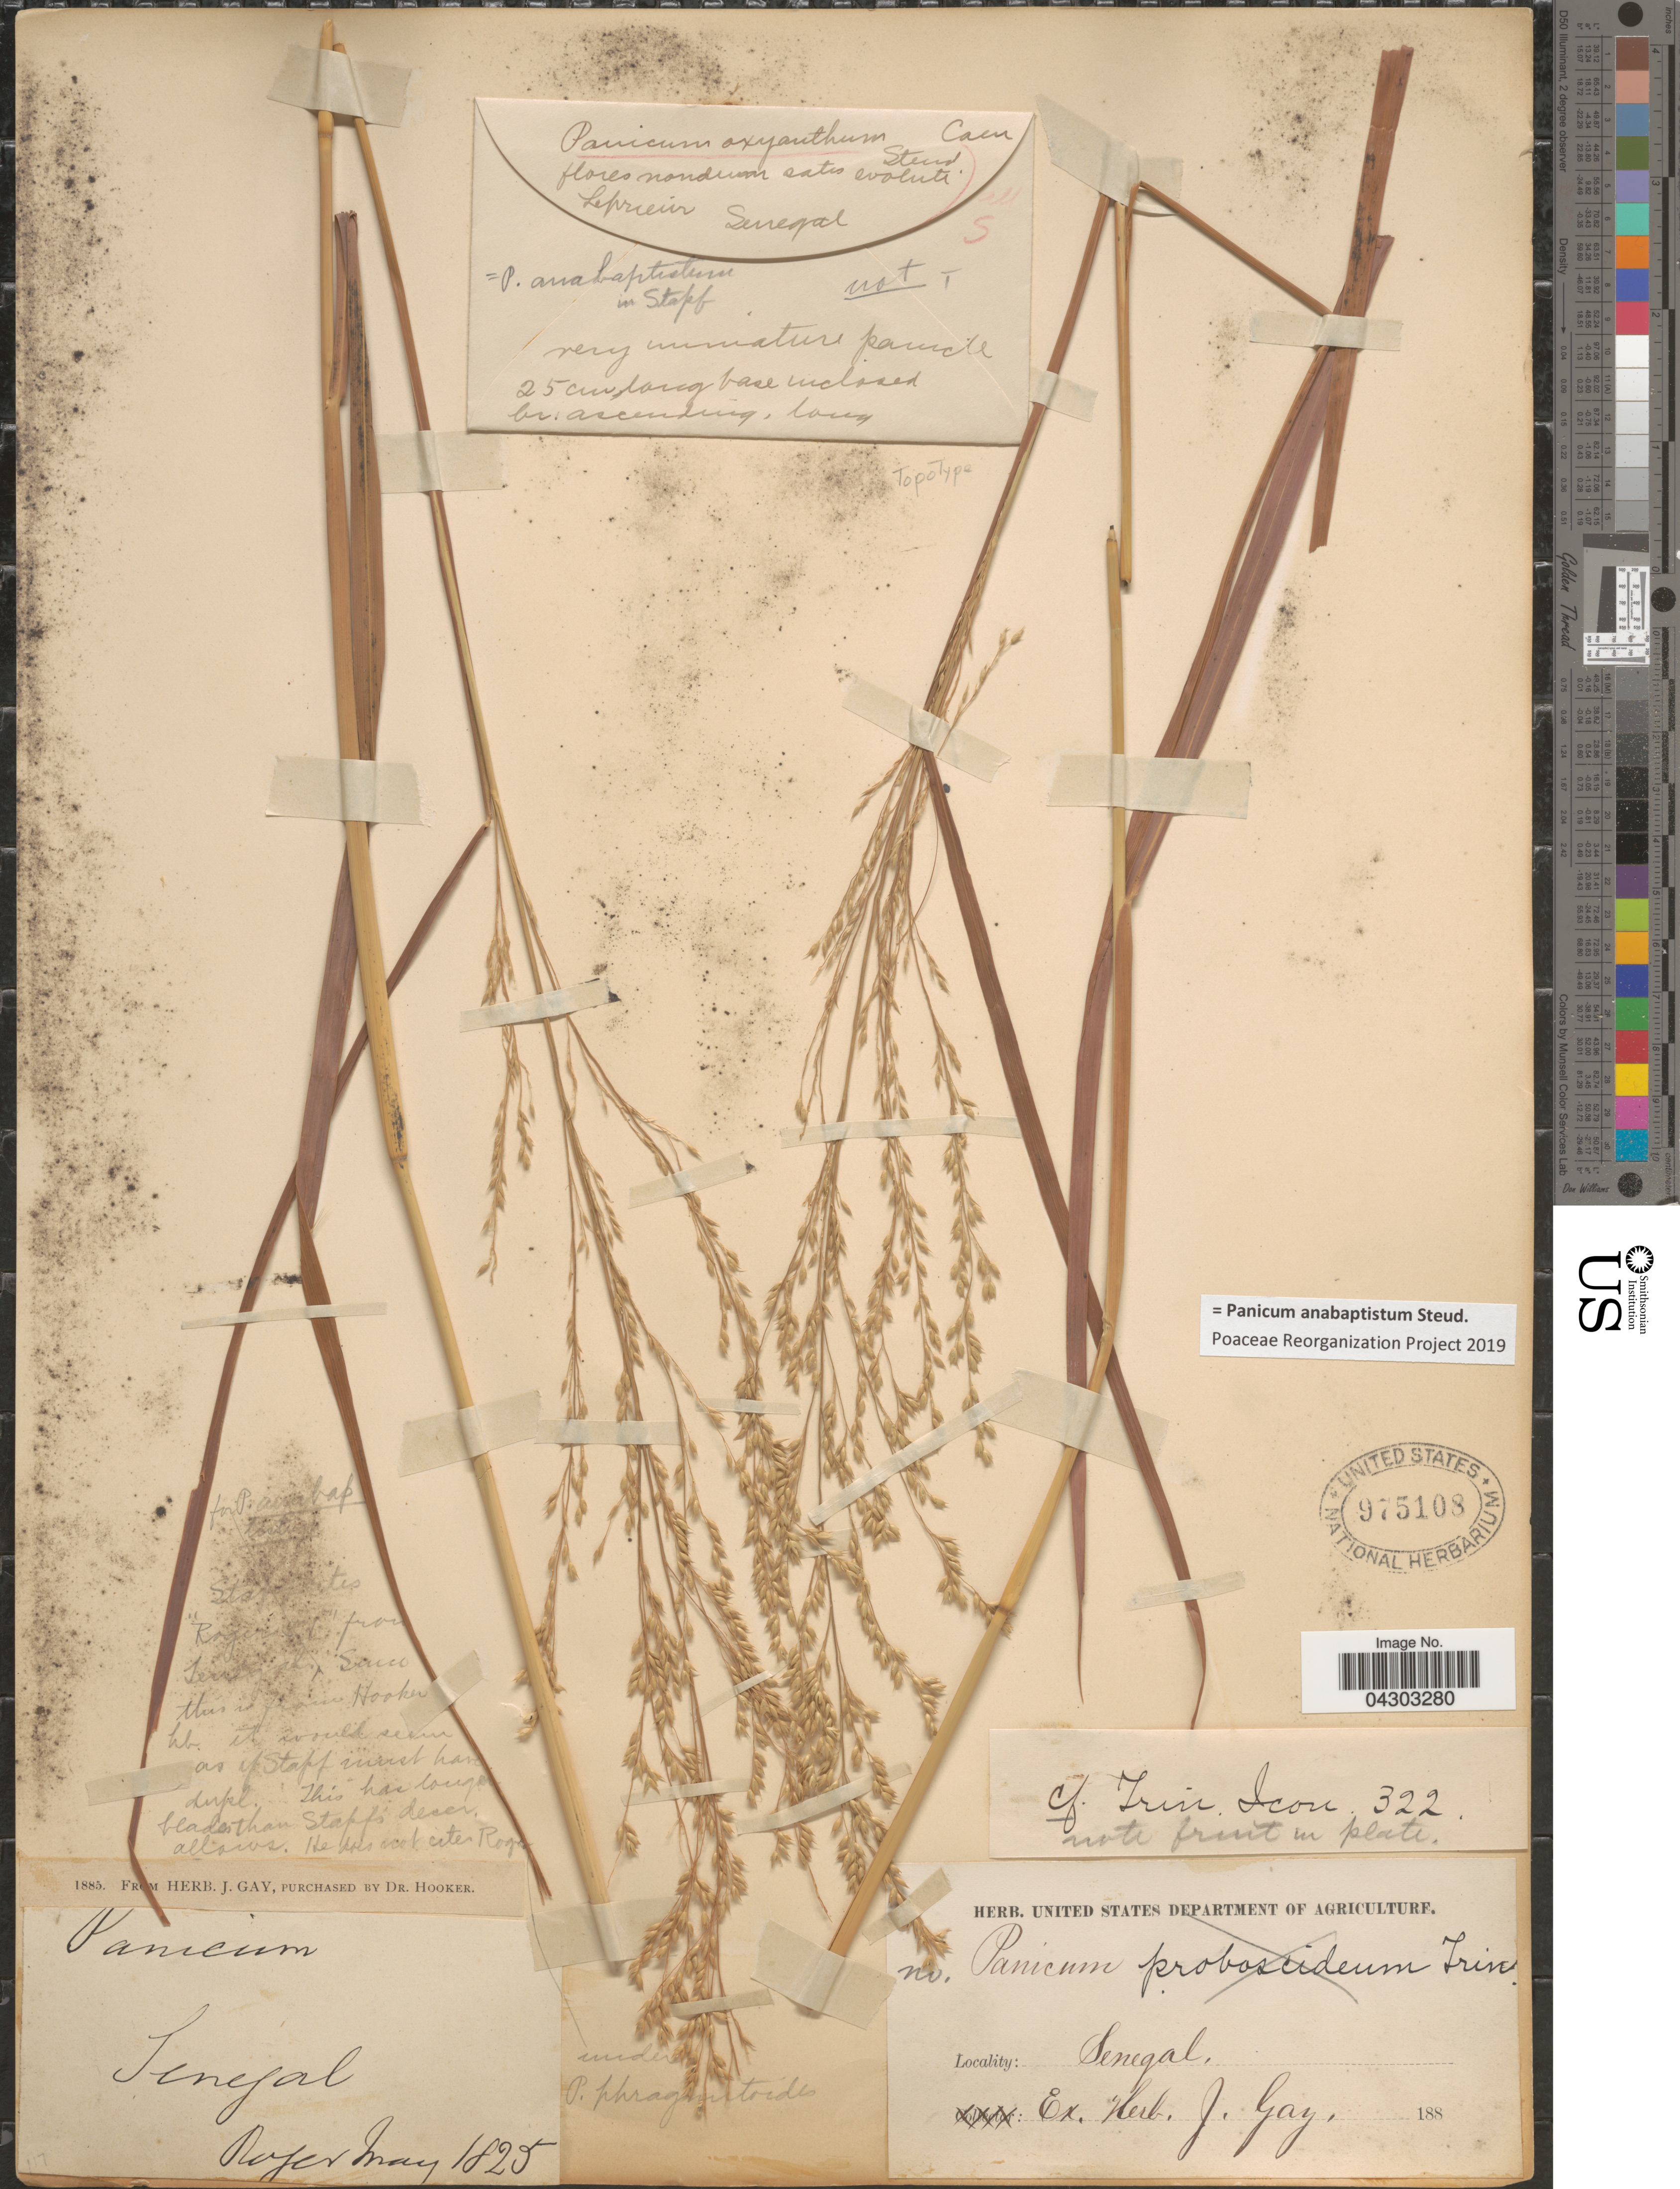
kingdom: Plantae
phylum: Tracheophyta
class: Liliopsida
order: Poales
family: Poaceae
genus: Panicum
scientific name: Panicum anabaptistum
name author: Steud.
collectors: -. Roger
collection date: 1825-05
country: Senegal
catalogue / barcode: US 975108